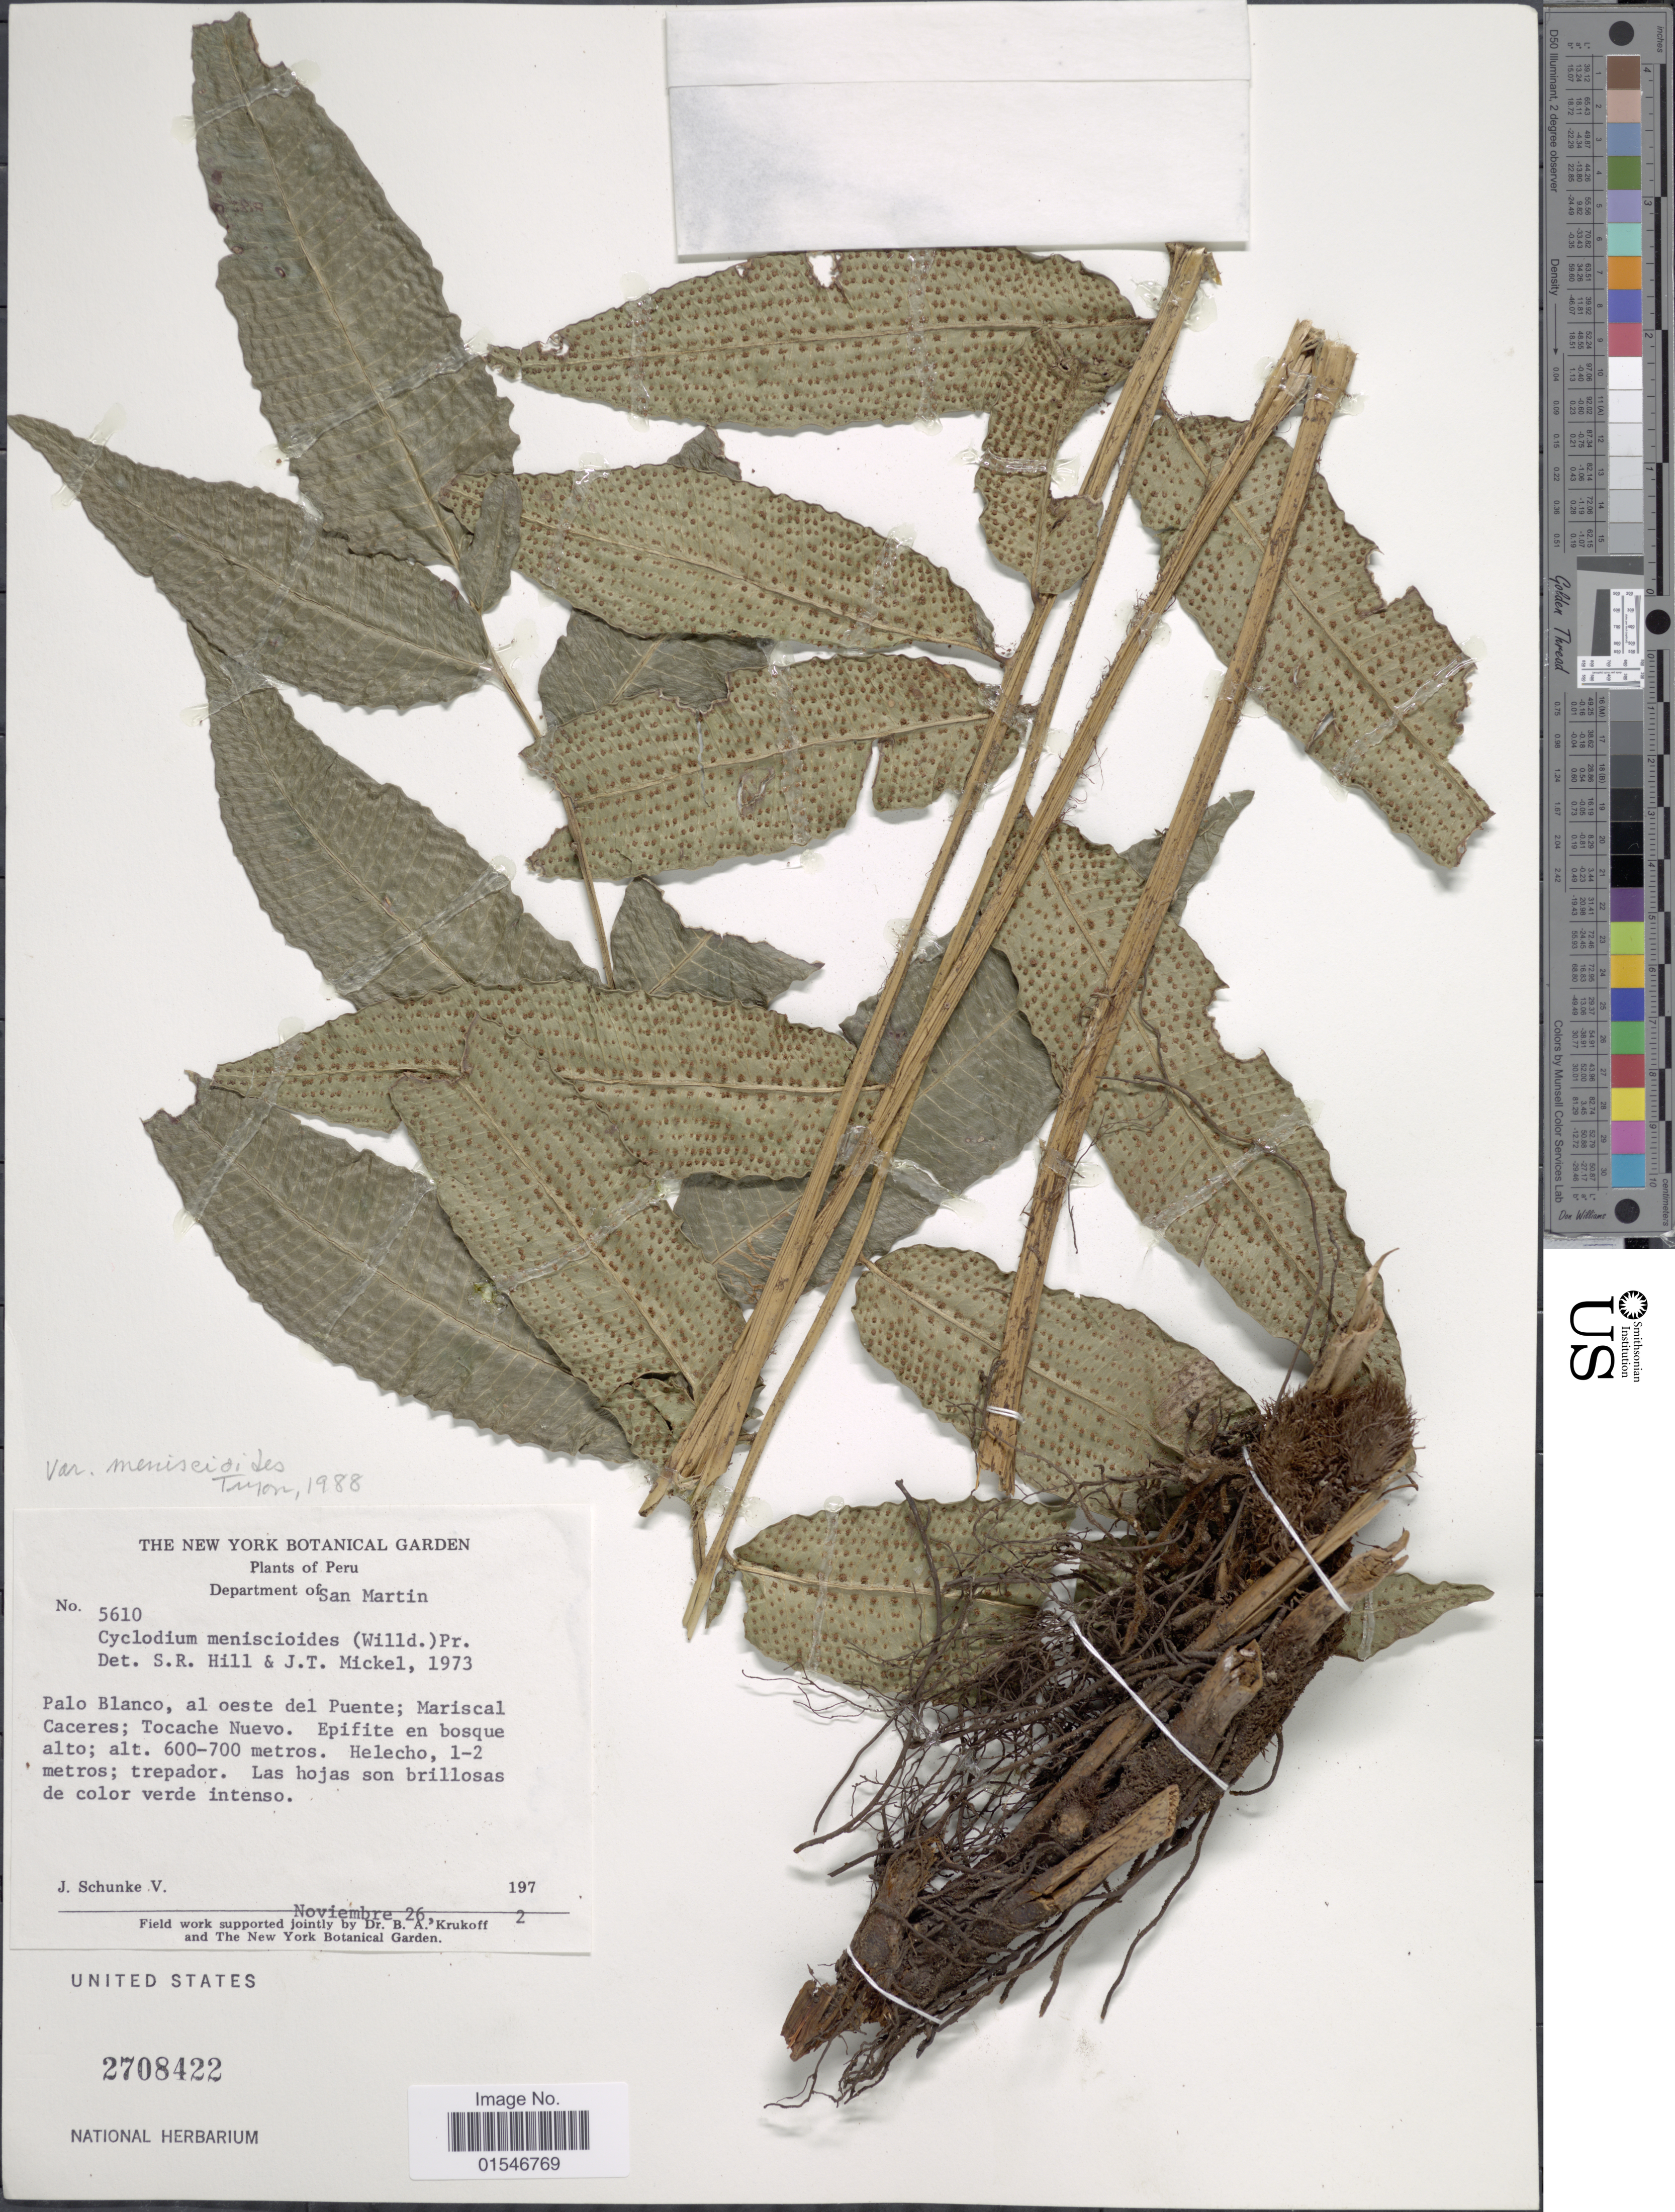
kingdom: Plantae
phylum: Tracheophyta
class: Polypodiopsida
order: Polypodiales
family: Dryopteridaceae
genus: Cyclodium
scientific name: Cyclodium meniscioides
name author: (Willd.) C. Presl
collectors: J. Schunke Vigo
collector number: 5610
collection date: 1972-11-26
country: Peru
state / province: San Martín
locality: Palo Blanco, al oeste del Puente; Mariscal Caceres; Tocache Nuevo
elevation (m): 600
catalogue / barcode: US 2708422